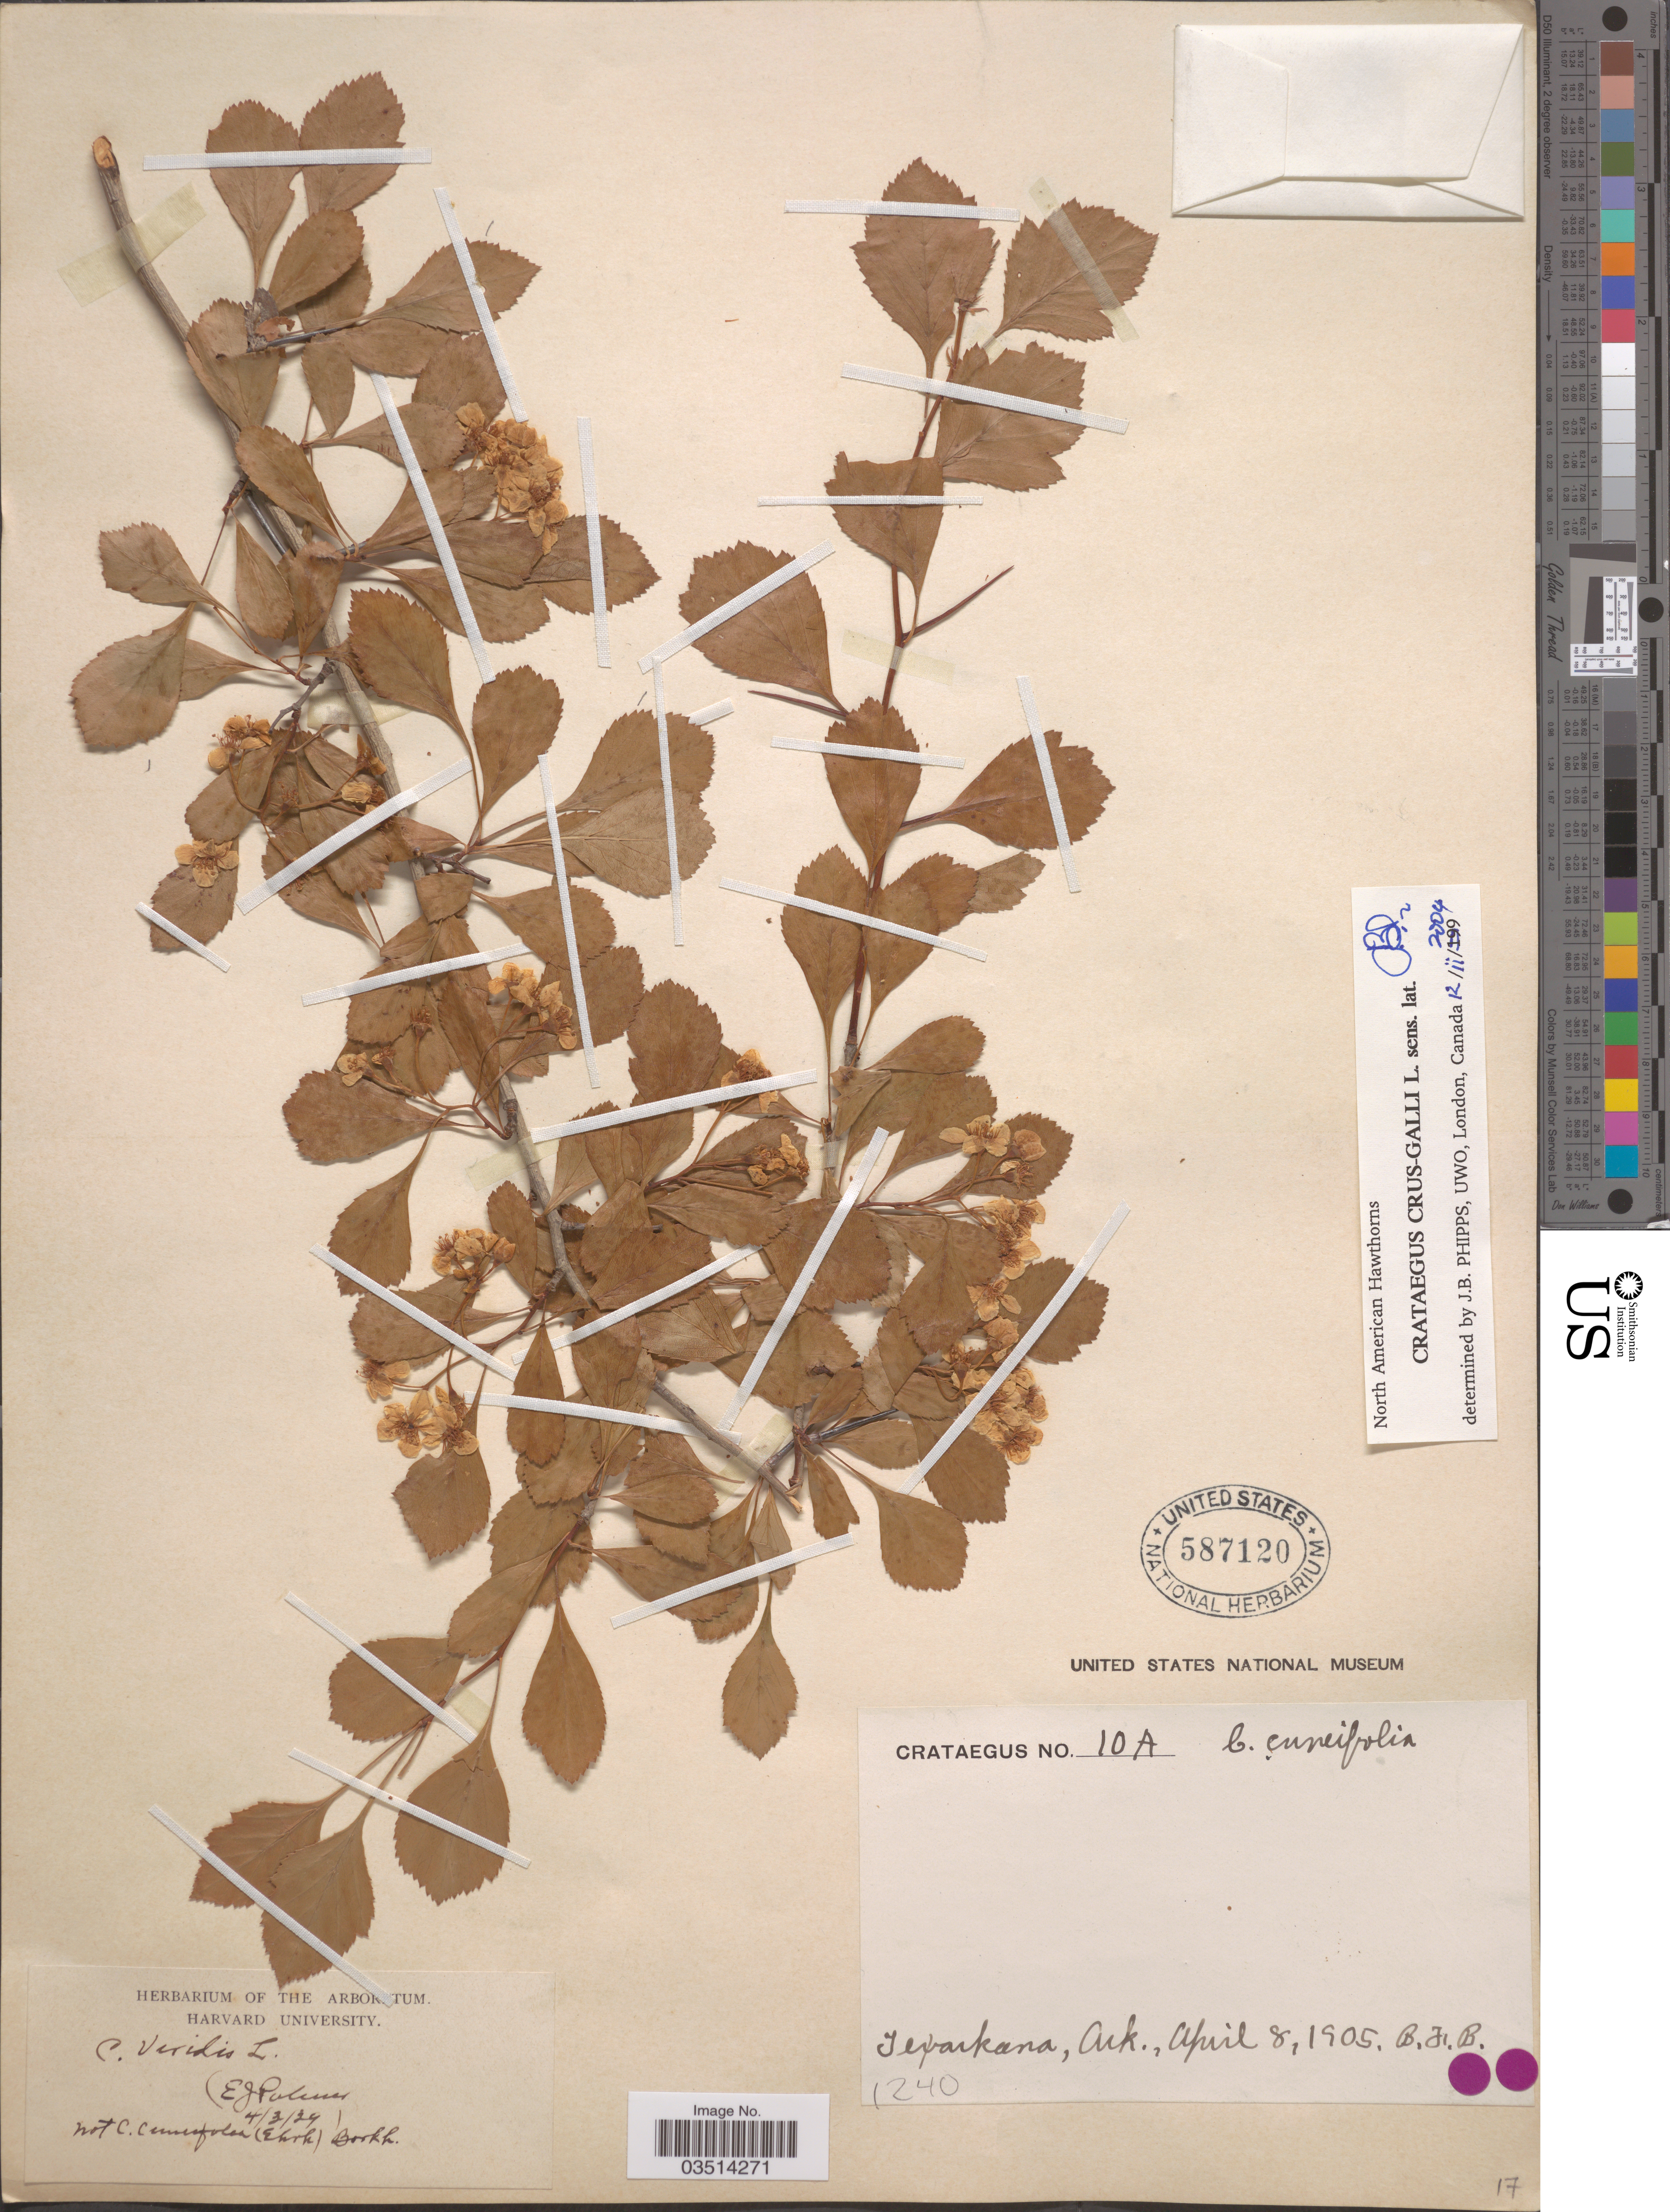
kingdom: Plantae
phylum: Tracheophyta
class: Magnoliopsida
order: Rosales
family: Rosaceae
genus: Crataegus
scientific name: Crataegus crus-galli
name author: L.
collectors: B. F. B.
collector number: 1240?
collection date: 1905-04-08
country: United States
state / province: Arkansas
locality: Texarkana.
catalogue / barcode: US 587120